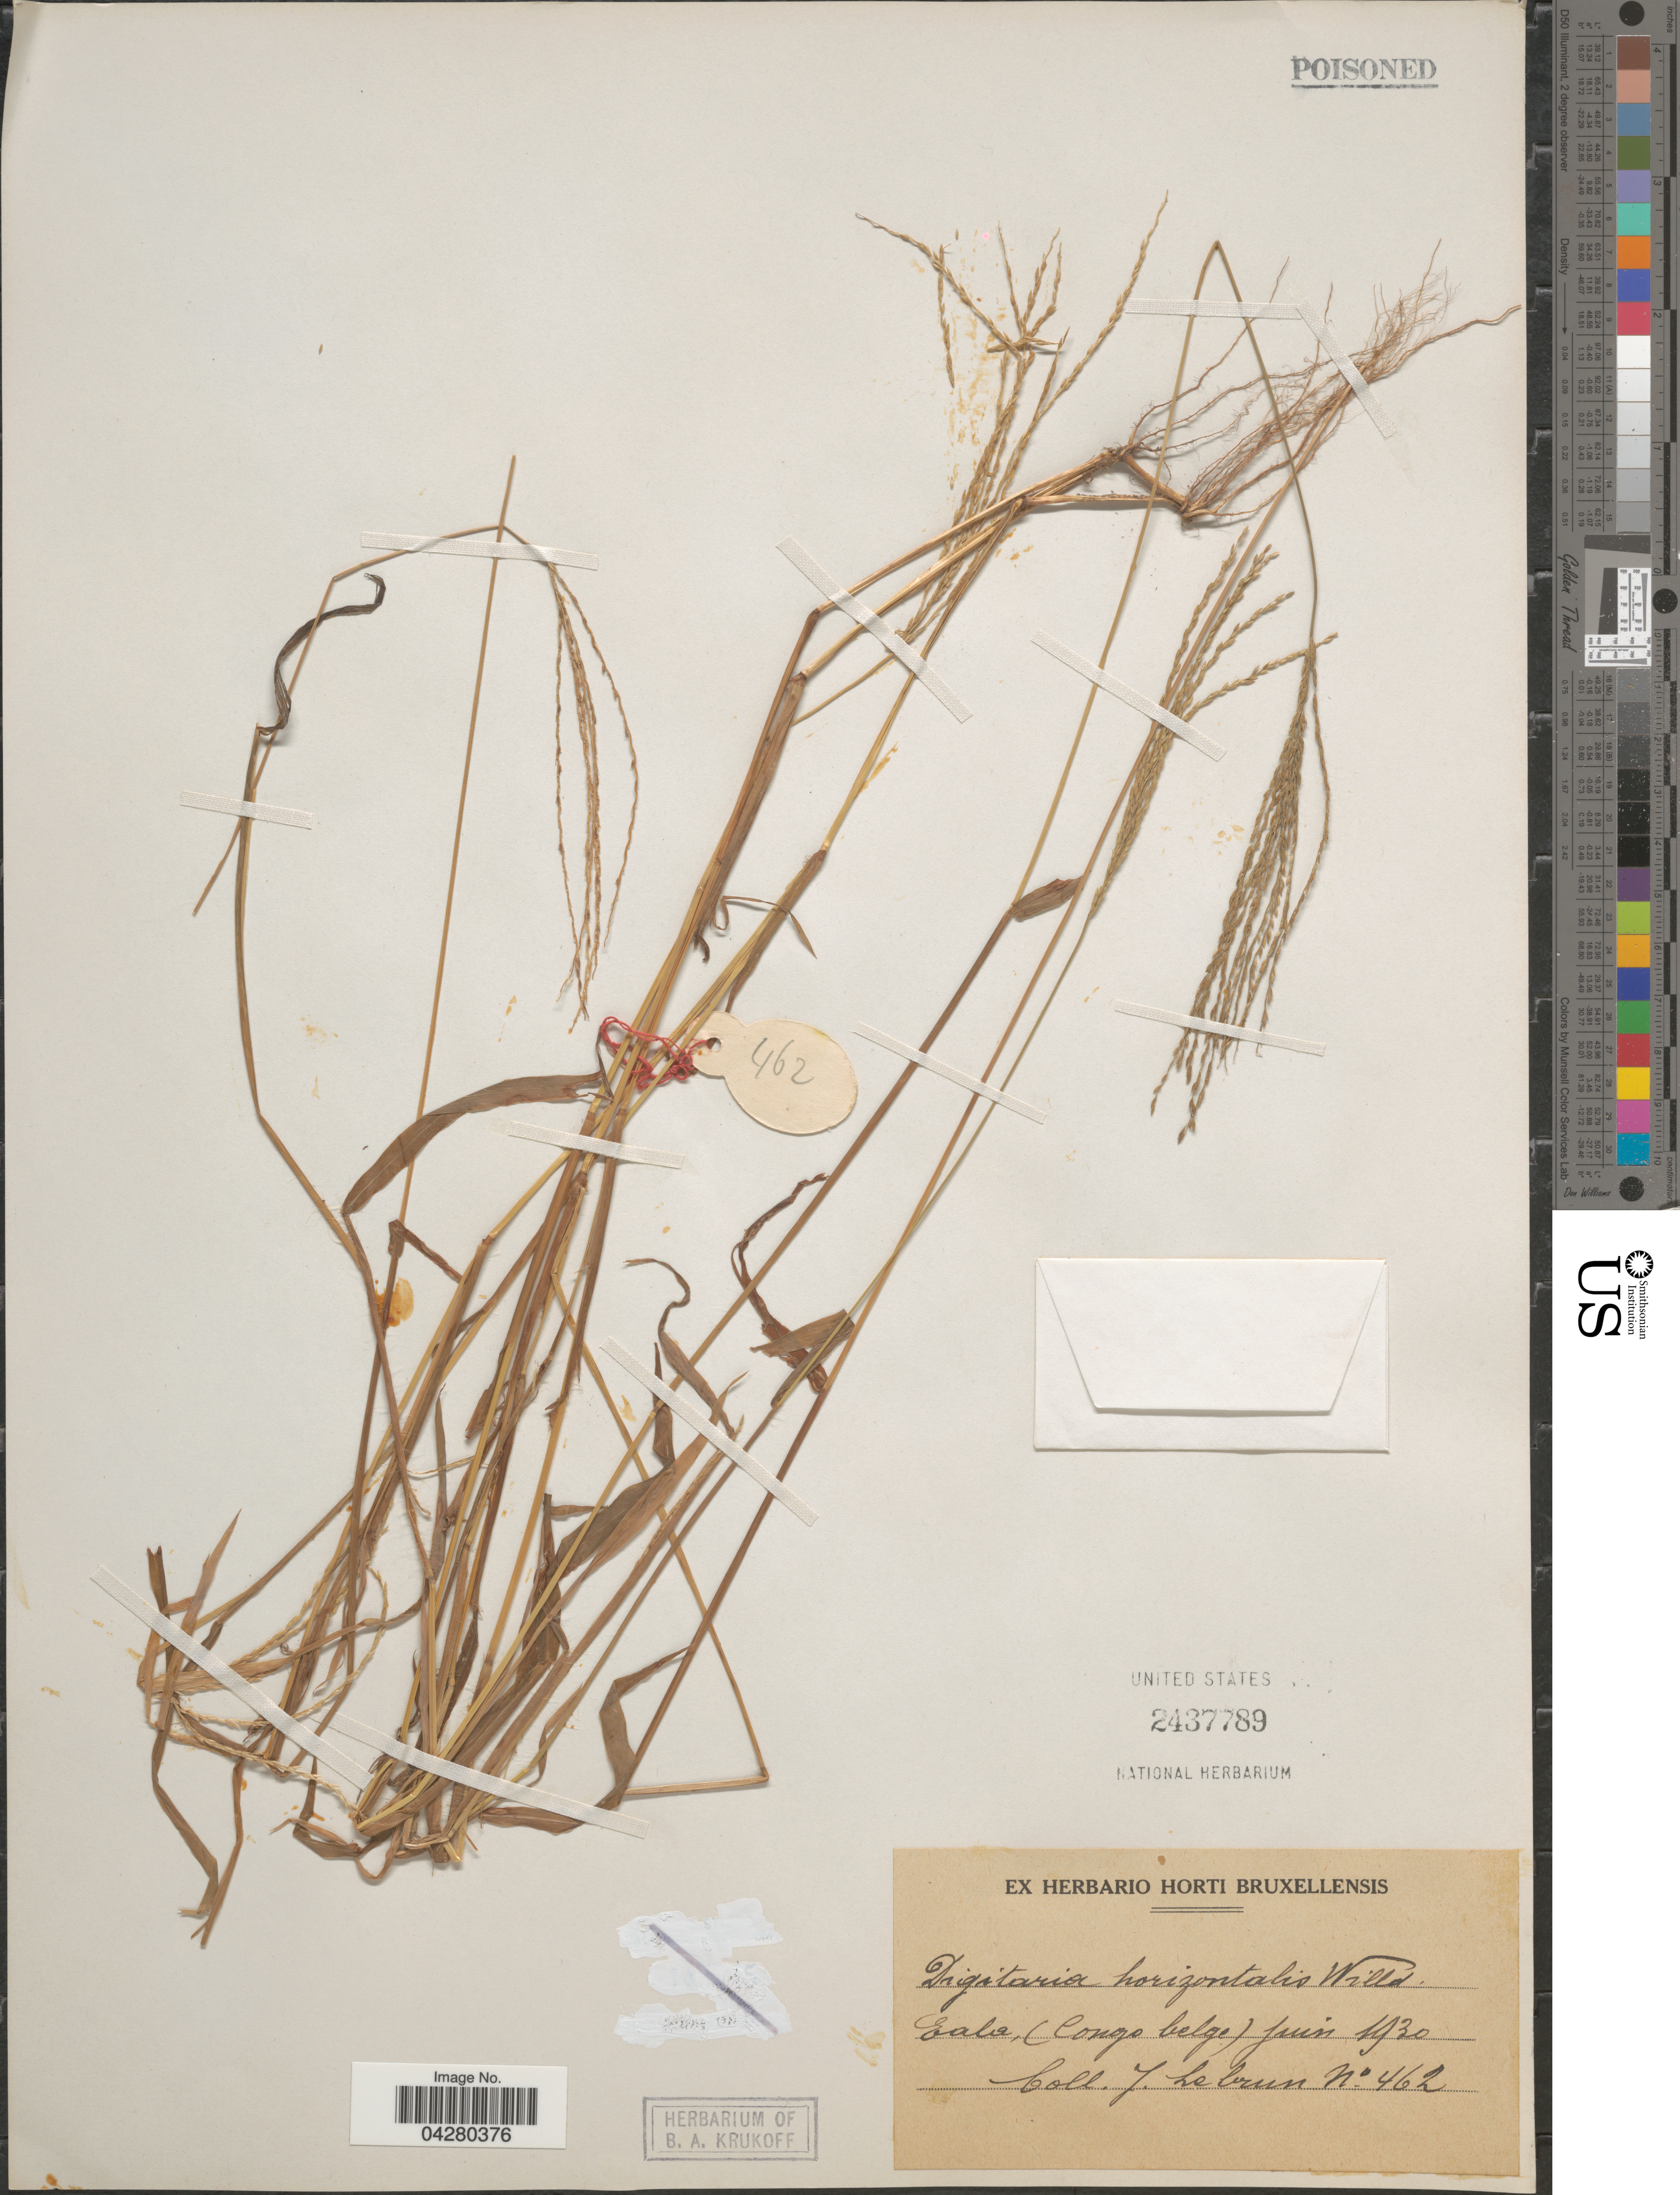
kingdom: Plantae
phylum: Tracheophyta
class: Liliopsida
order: Poales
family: Poaceae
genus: Digitaria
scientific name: Digitaria horizontalis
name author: Willd.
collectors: J. A. Lebrun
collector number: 462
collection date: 1930-06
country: Congo, Democratic Republic of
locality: Eala (Congo belge).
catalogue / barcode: US 2437789